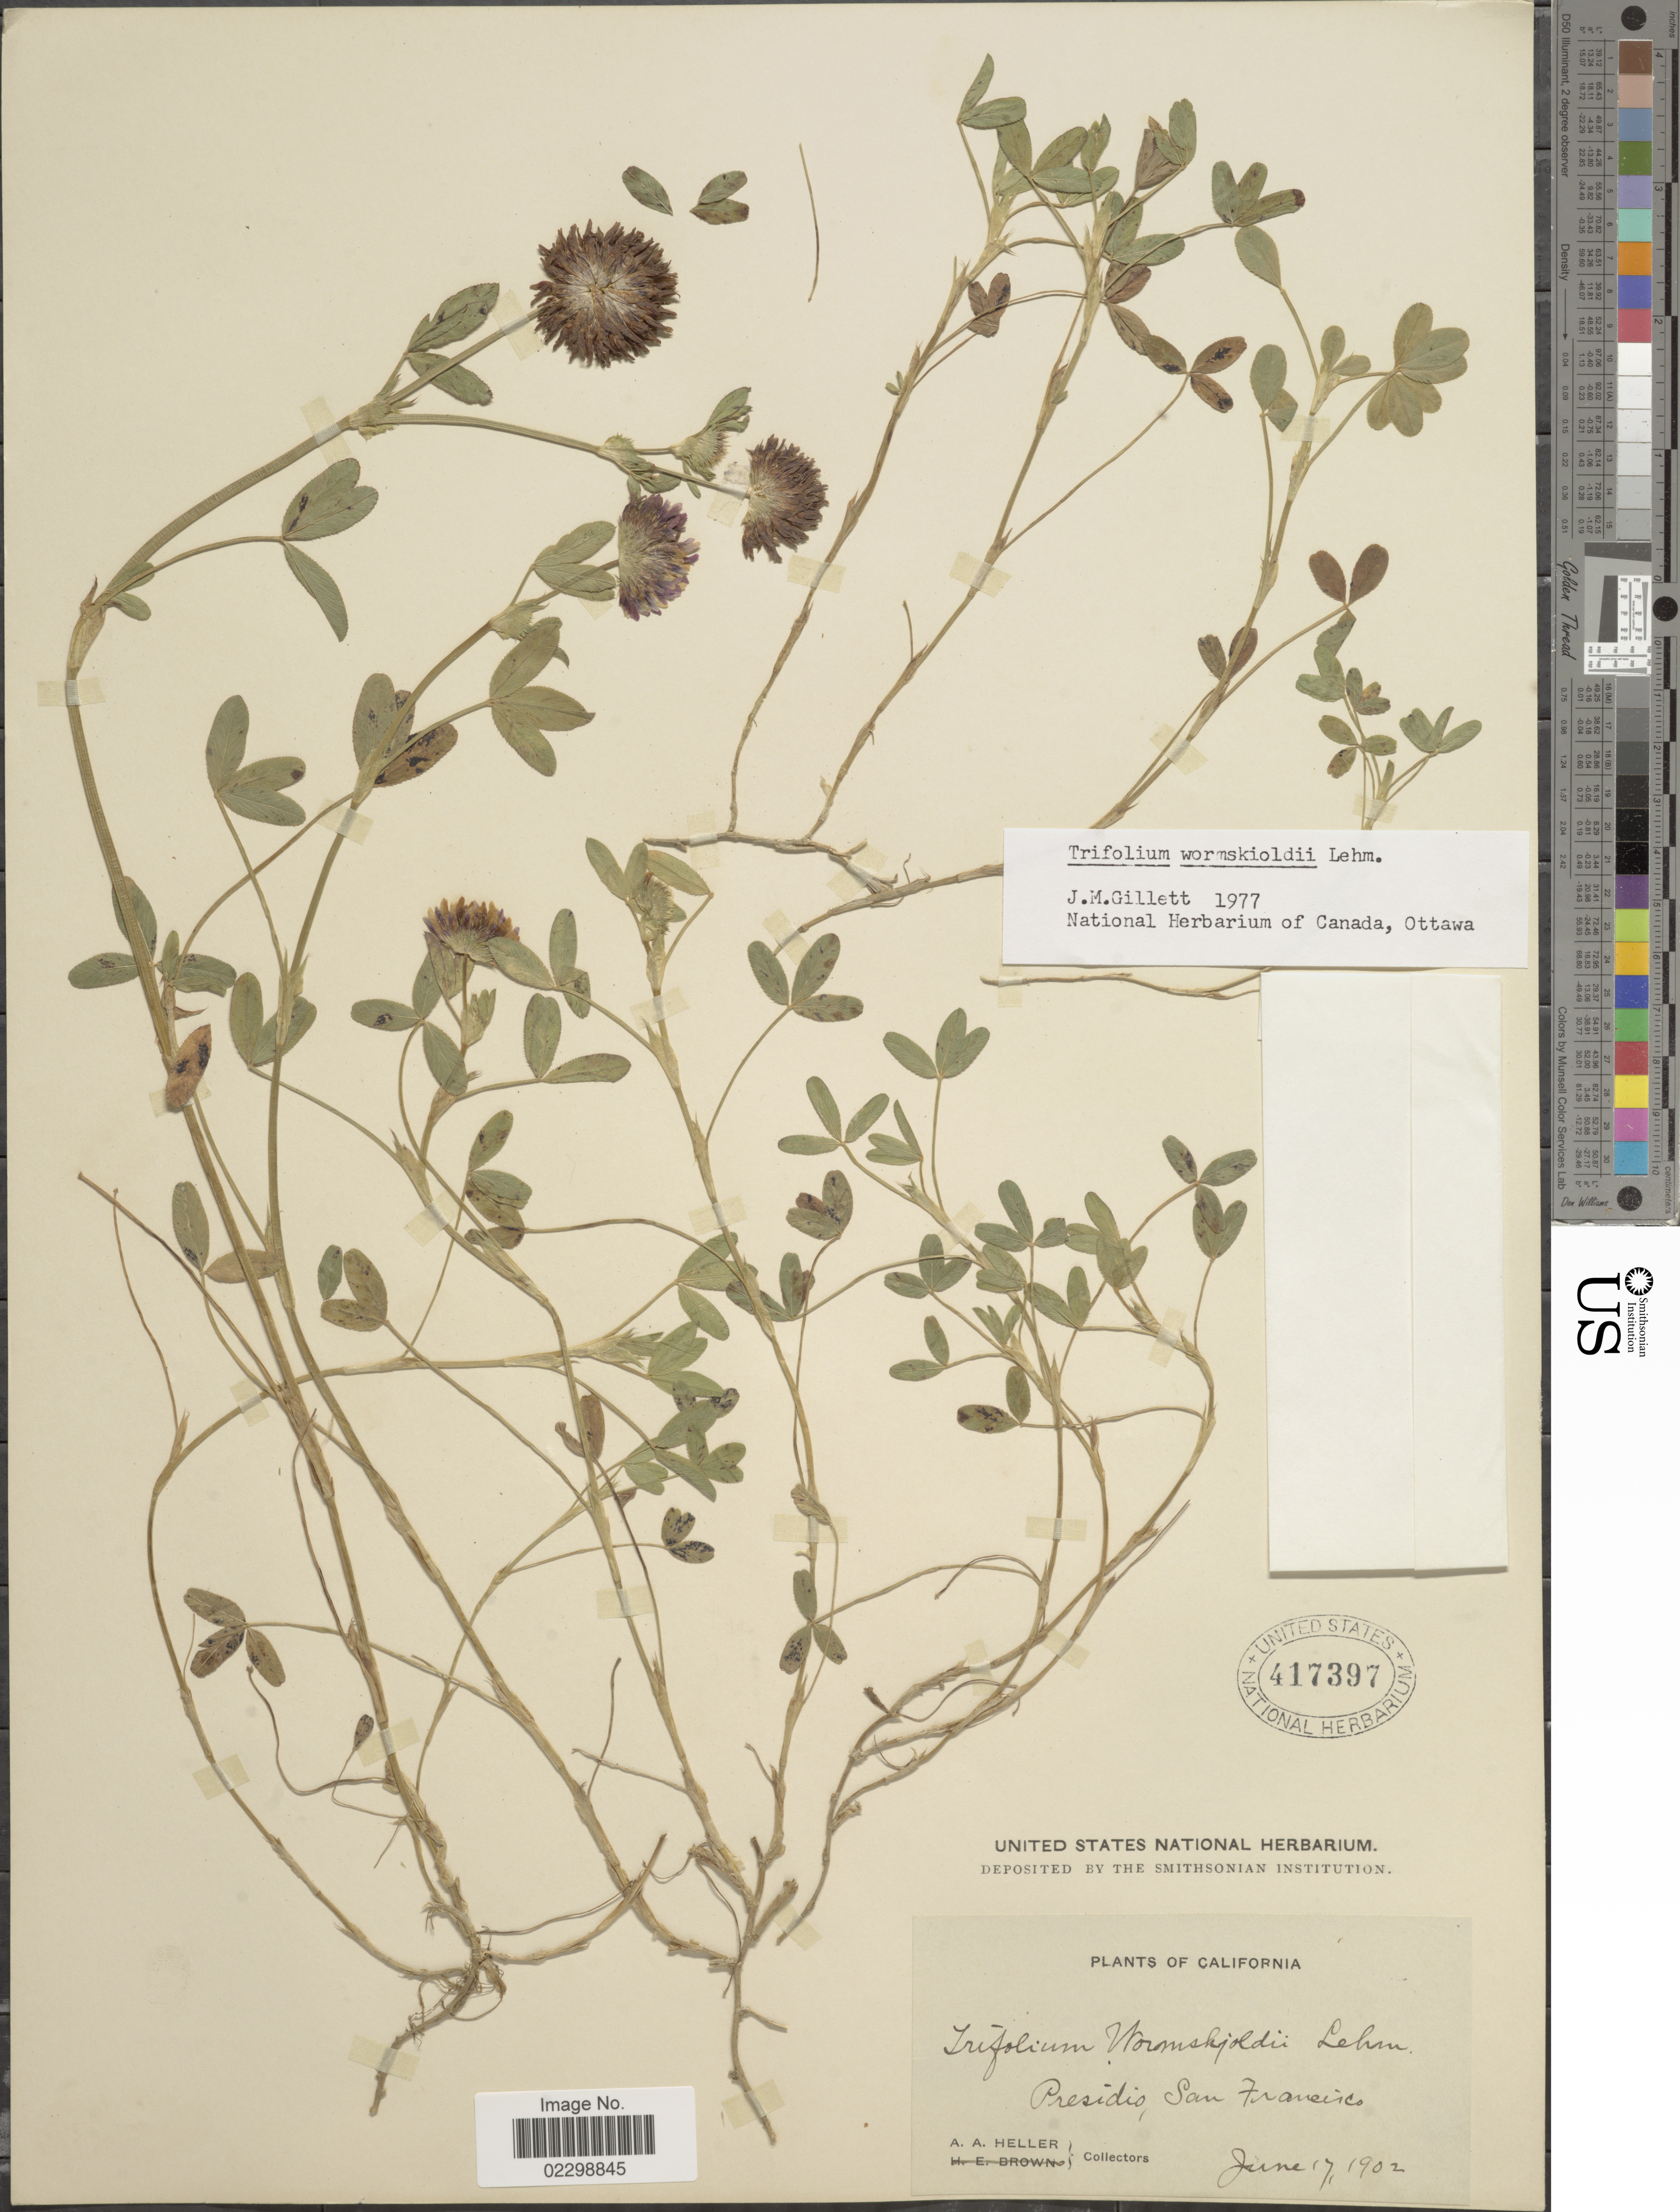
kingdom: Plantae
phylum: Tracheophyta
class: Magnoliopsida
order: Fabales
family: Fabaceae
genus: Trifolium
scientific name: Trifolium wormskioldii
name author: Lehm.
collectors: A. A. Heller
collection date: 1902-06-17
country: United States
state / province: California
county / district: San Francisco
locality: Presidio, San Francisco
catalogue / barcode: US 417397